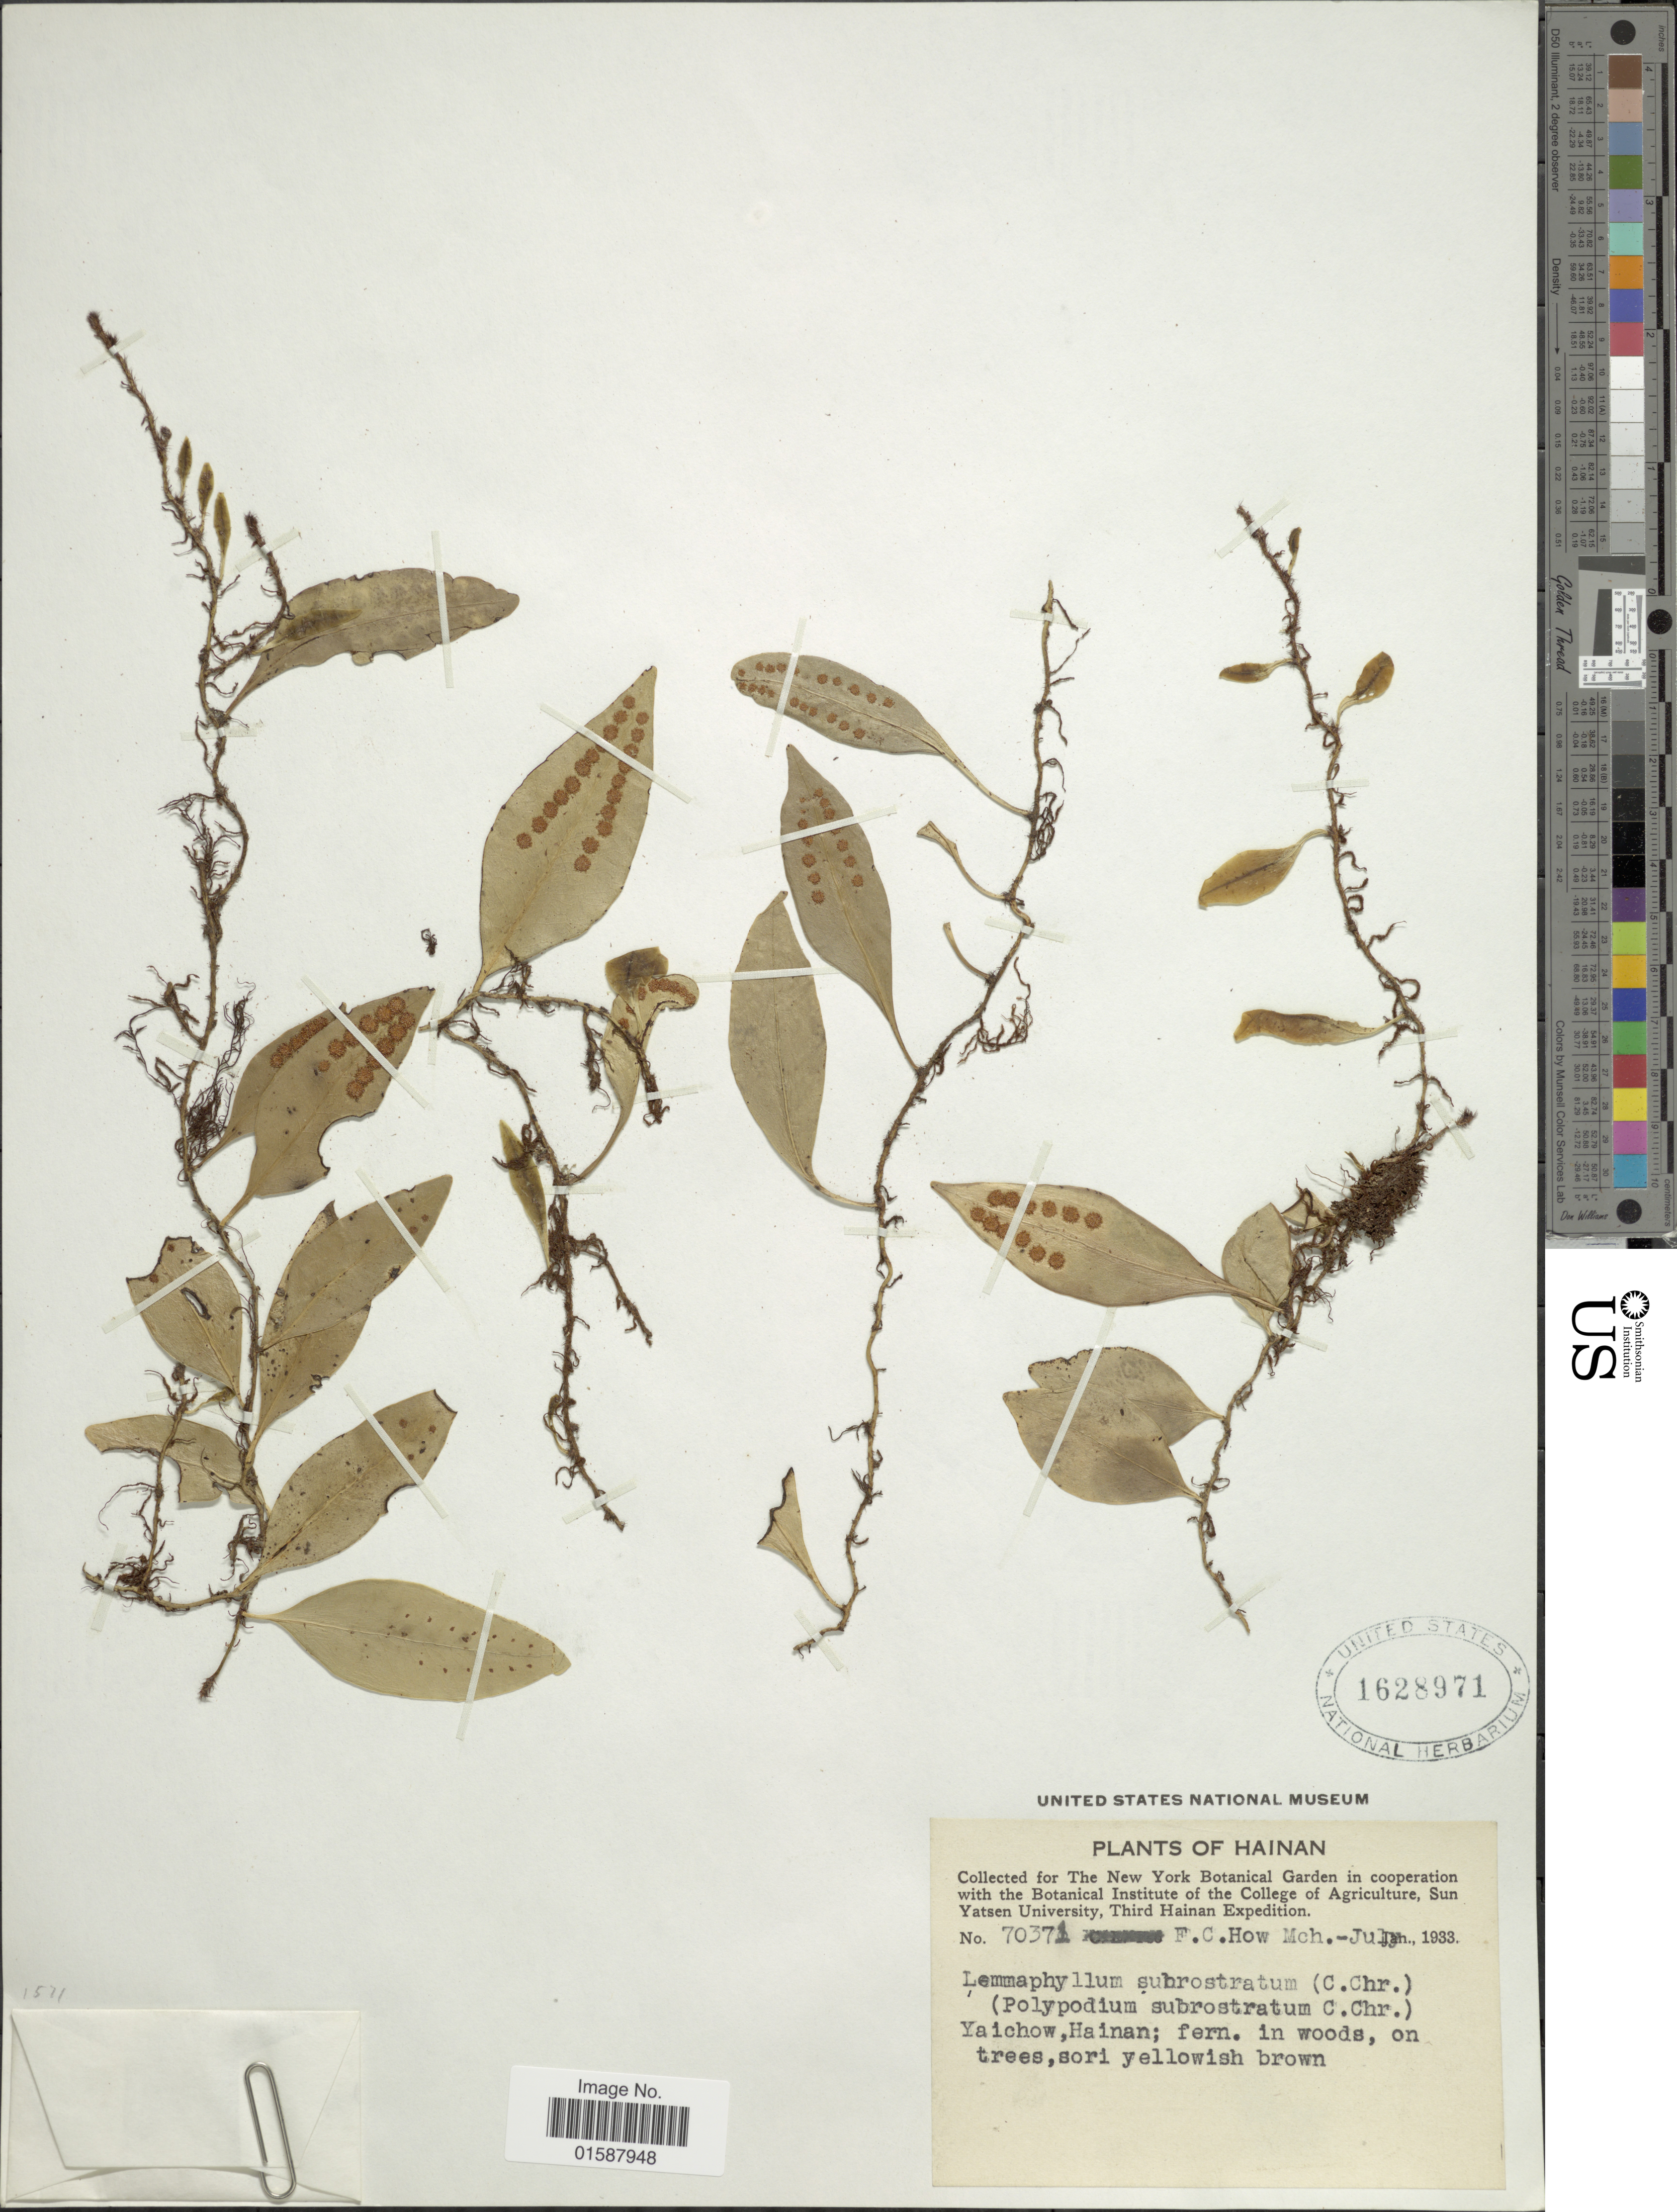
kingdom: Plantae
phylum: Tracheophyta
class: Polypodiopsida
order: Polypodiales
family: Polypodiaceae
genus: Lepisorus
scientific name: Lepisorus subrostratus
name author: (C. Chr.) C. Chr. & Tardieu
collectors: F. C. How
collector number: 7037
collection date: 1933-03/1933-07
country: China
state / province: Hainan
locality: Yaichow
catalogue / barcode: US 1628971